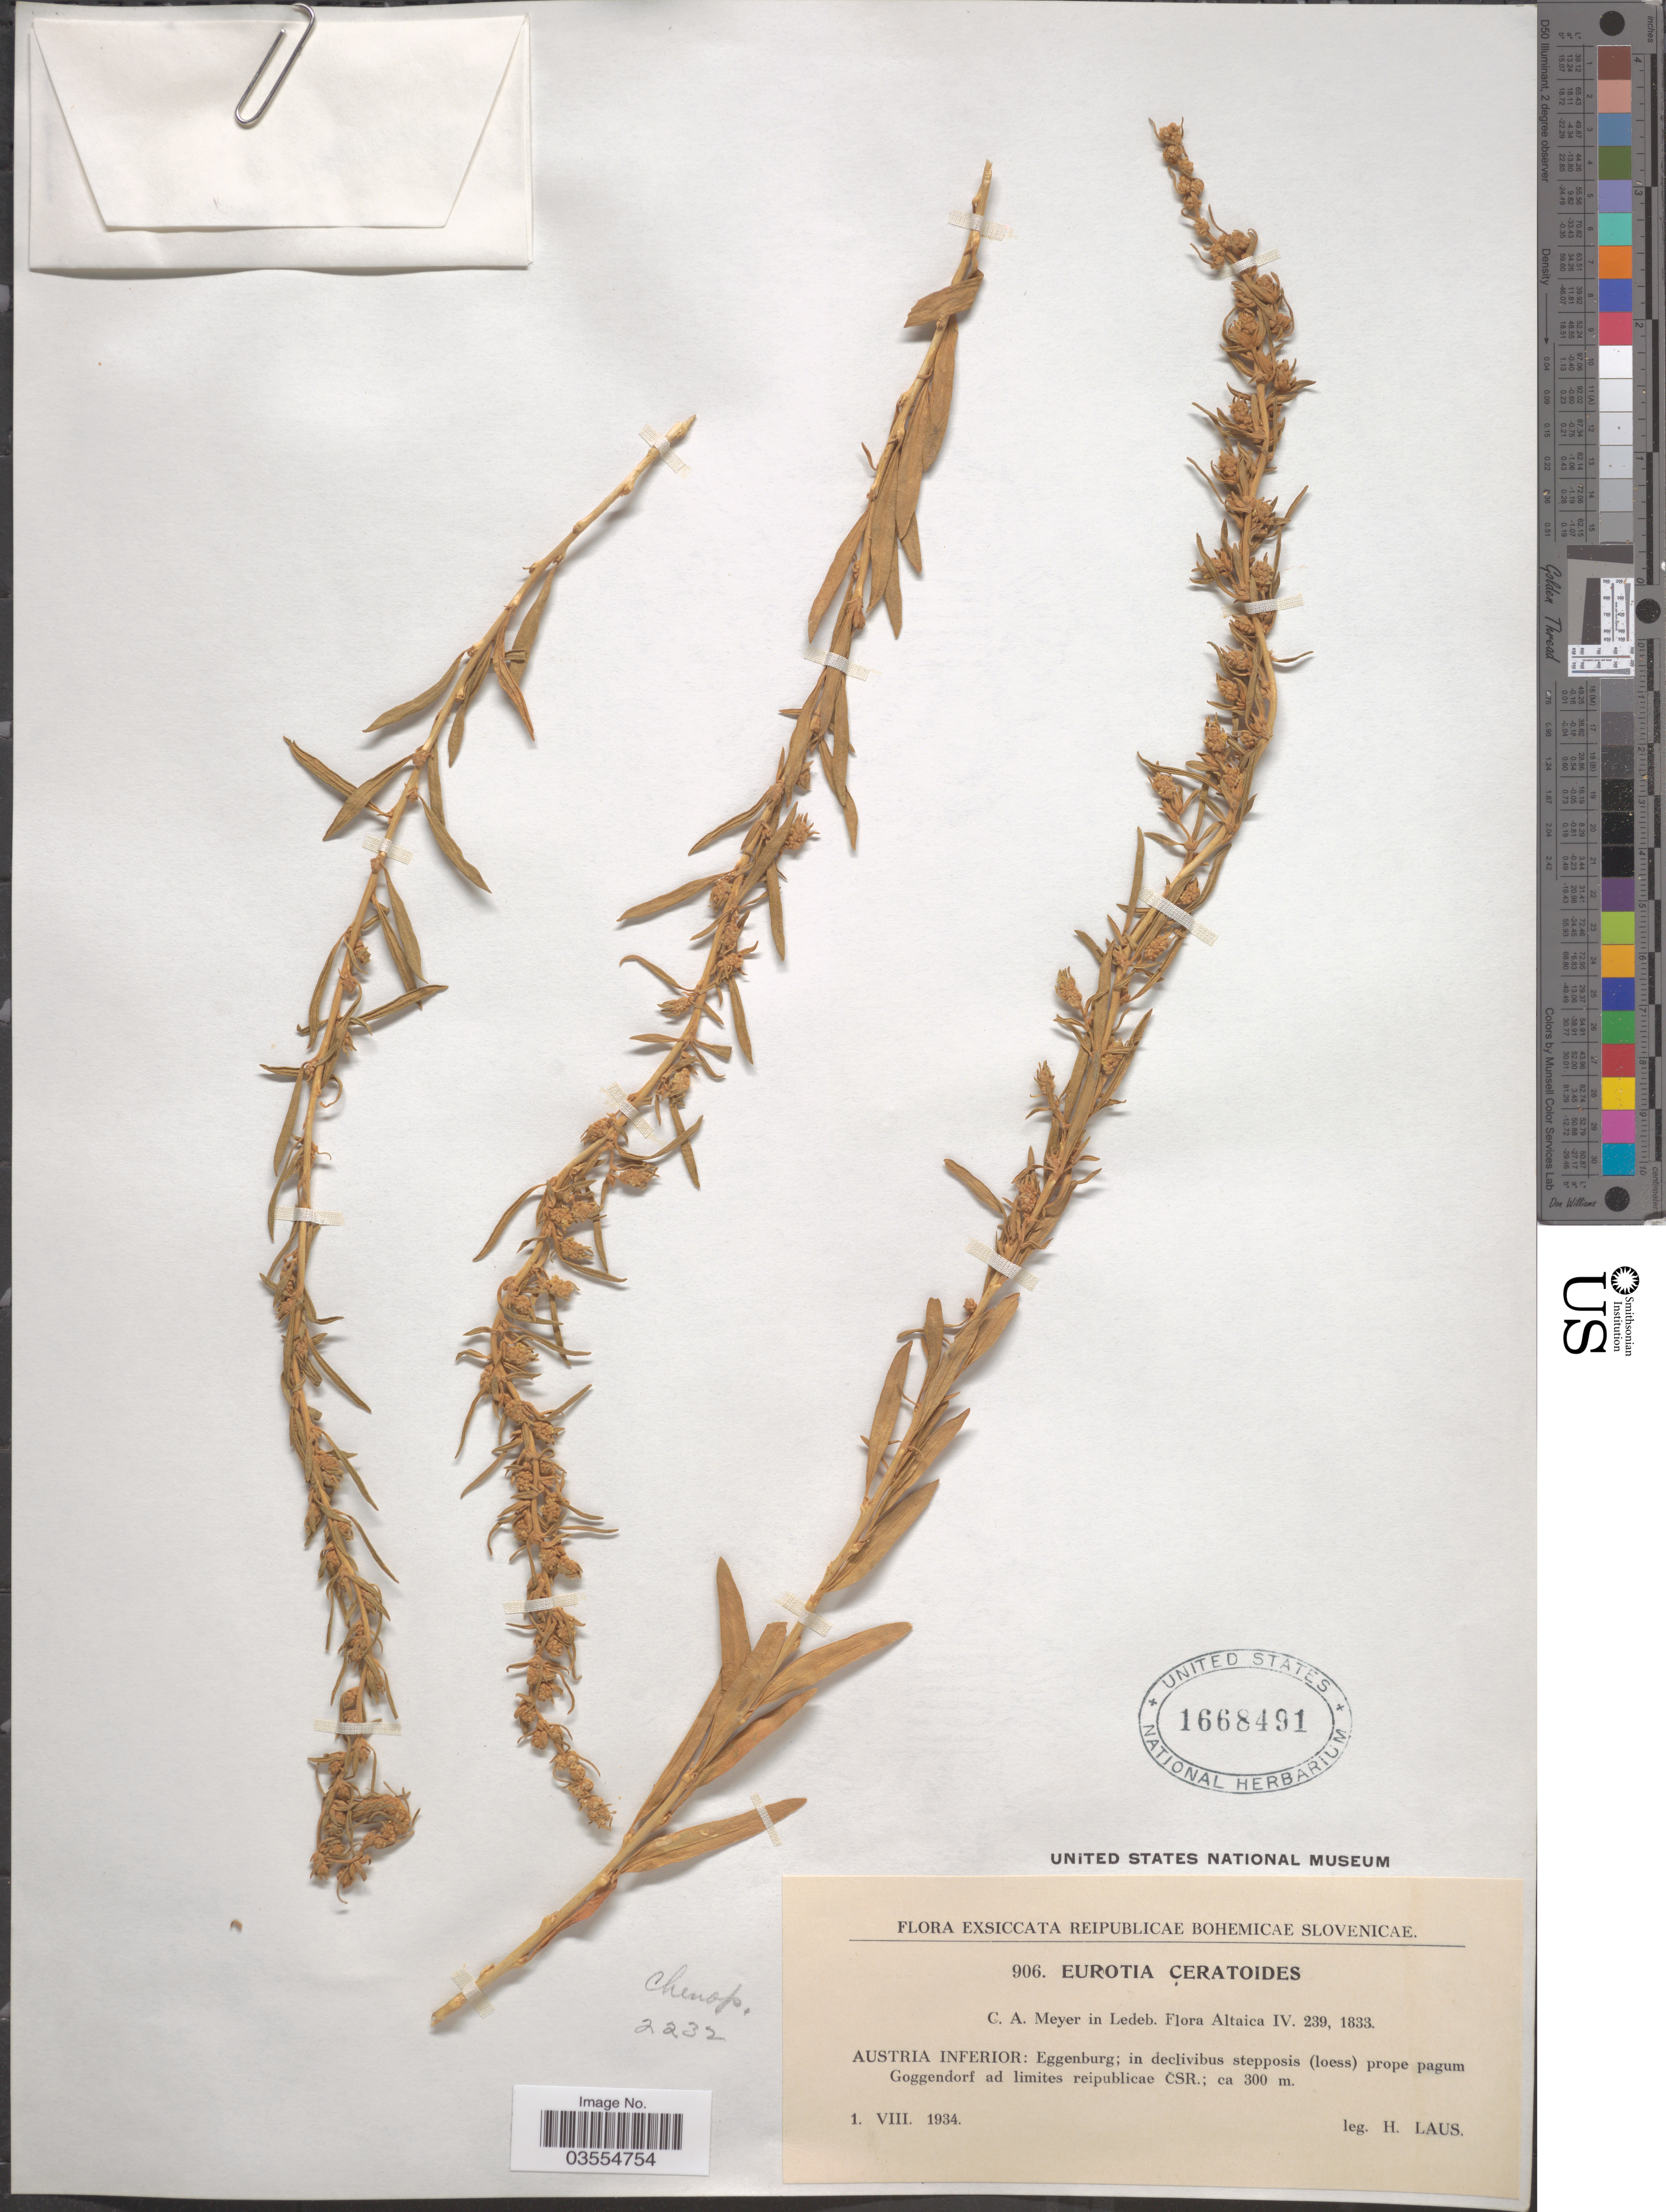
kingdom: Plantae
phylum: Tracheophyta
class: Magnoliopsida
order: Caryophyllales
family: Amaranthaceae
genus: Krascheninnikovia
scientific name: Krascheninnikovia ceratoides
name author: (L.) Gueldenst.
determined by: U.S. National Herbarium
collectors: H. Laus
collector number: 906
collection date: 1934-08-01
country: Austria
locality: Austria inferior: Eggenburg; in declivibus stepposis (loess) prope pagum Goggendorf ad Limites reipublicae ČSR.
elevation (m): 300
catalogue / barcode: US 1668491